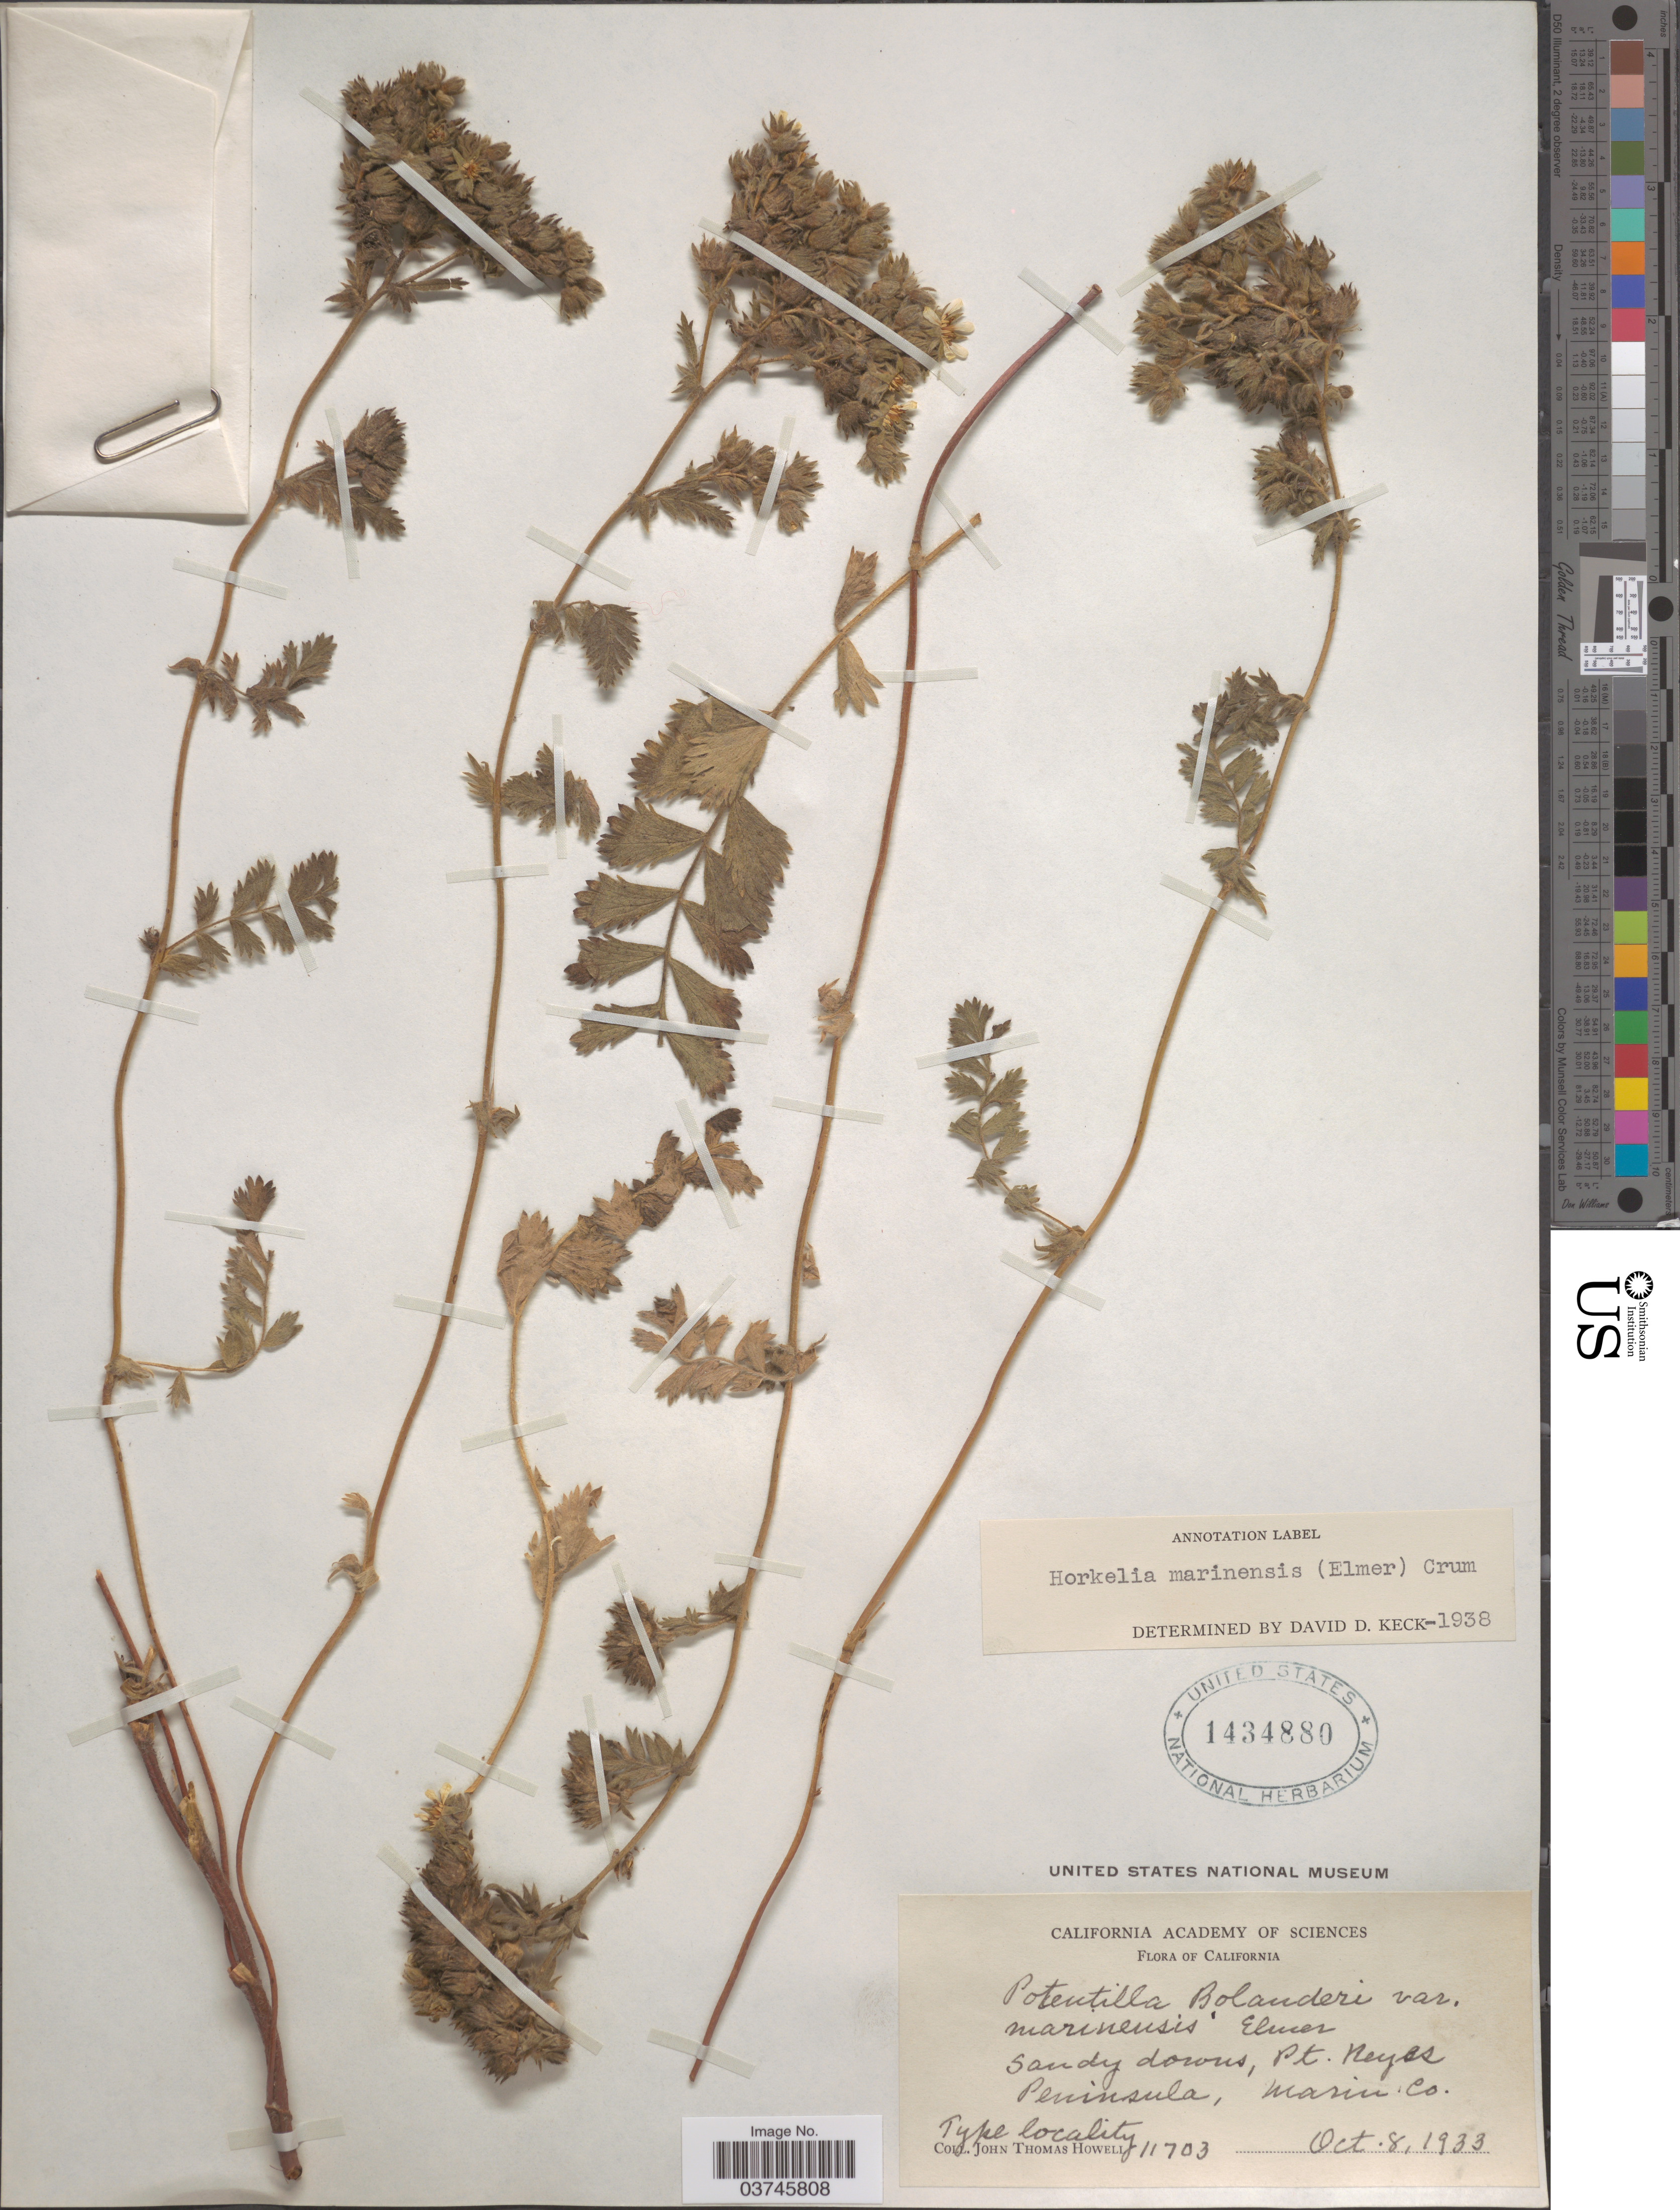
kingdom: Plantae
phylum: Tracheophyta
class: Magnoliopsida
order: Rosales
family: Rosaceae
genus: Potentilla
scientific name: Potentilla marinensis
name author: (Elmer) J.T. Howell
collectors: J. T. Howell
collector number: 11703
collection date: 1933-10-08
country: United States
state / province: California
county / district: Marin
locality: Pt. Reyes Peninsula, Marin Co.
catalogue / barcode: US 1434880